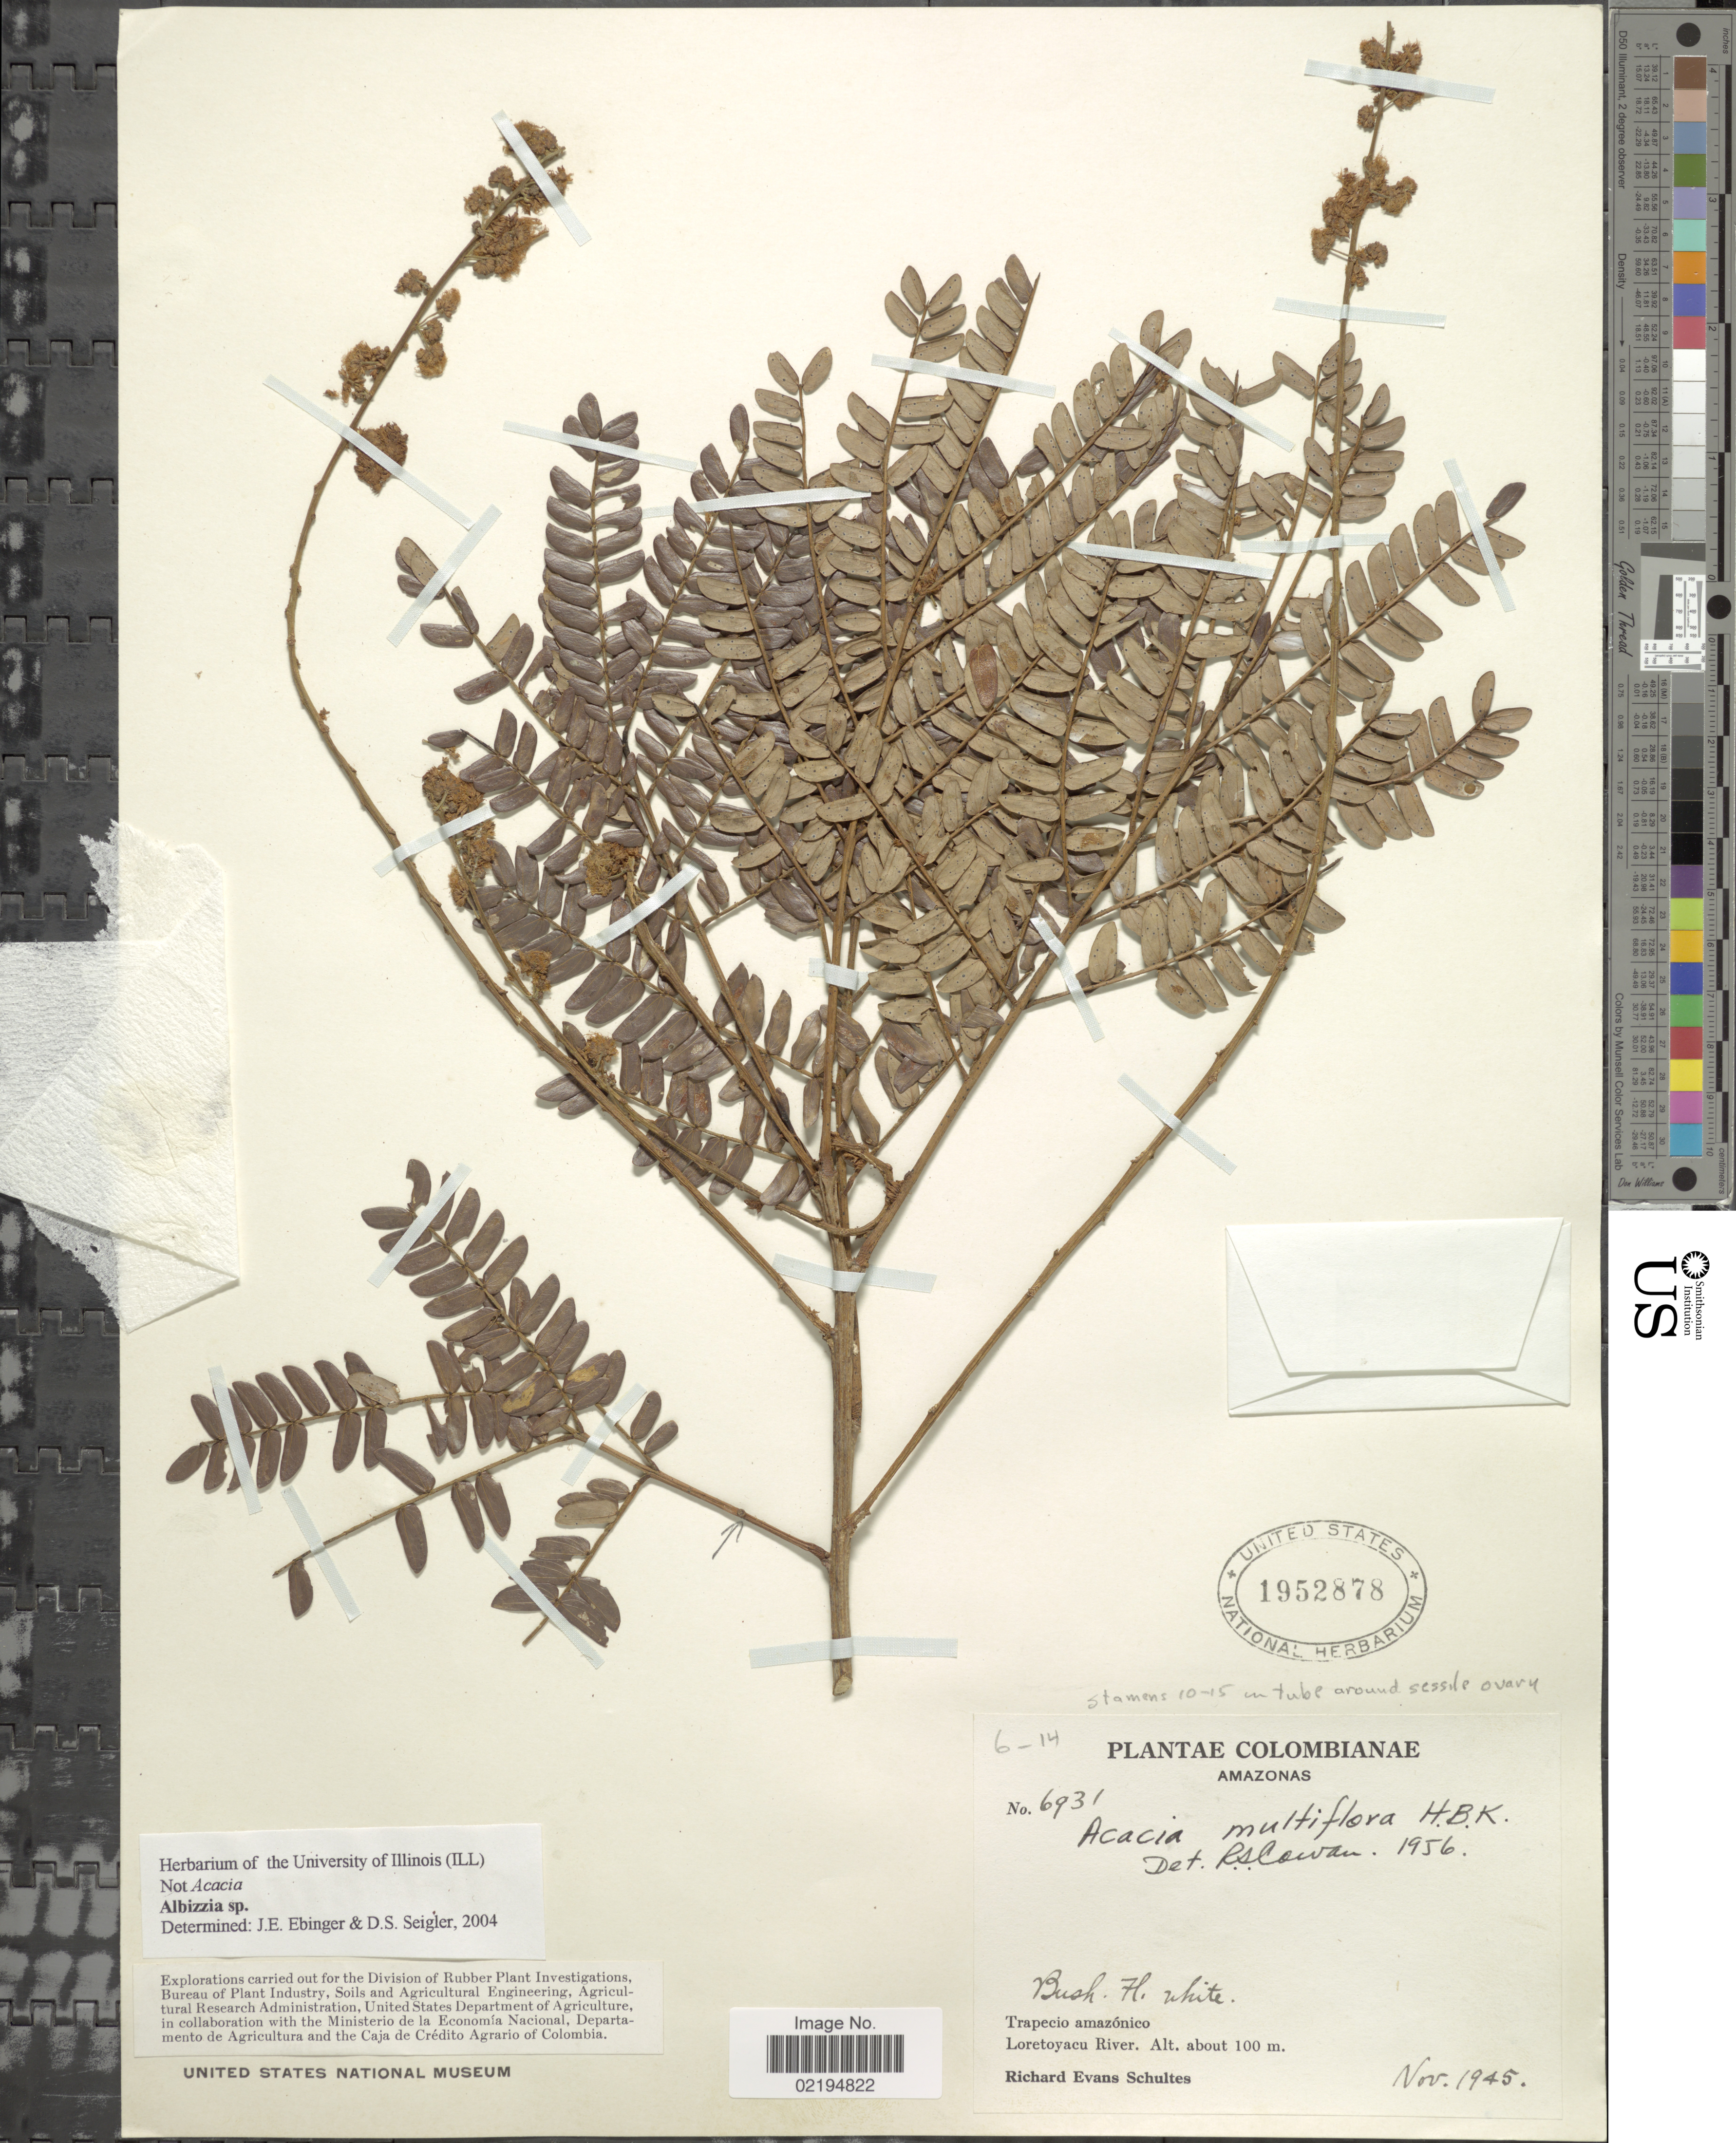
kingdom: Plantae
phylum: Tracheophyta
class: Magnoliopsida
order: Fabales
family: Fabaceae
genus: Pseudalbizzia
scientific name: Pseudalbizzia subdimidiata var. subdimidiata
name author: (Splitg.) Koenen & Duno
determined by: Strong, Mark T., (BOT), Smithsonian Institution - National Museum of Natural History (UNITED STATES)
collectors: R. E. Schultes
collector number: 6931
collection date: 1945-11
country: Colombia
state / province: Amazônas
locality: Trapecio amzonico, Loretoyacu River.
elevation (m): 100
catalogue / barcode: US 1952878